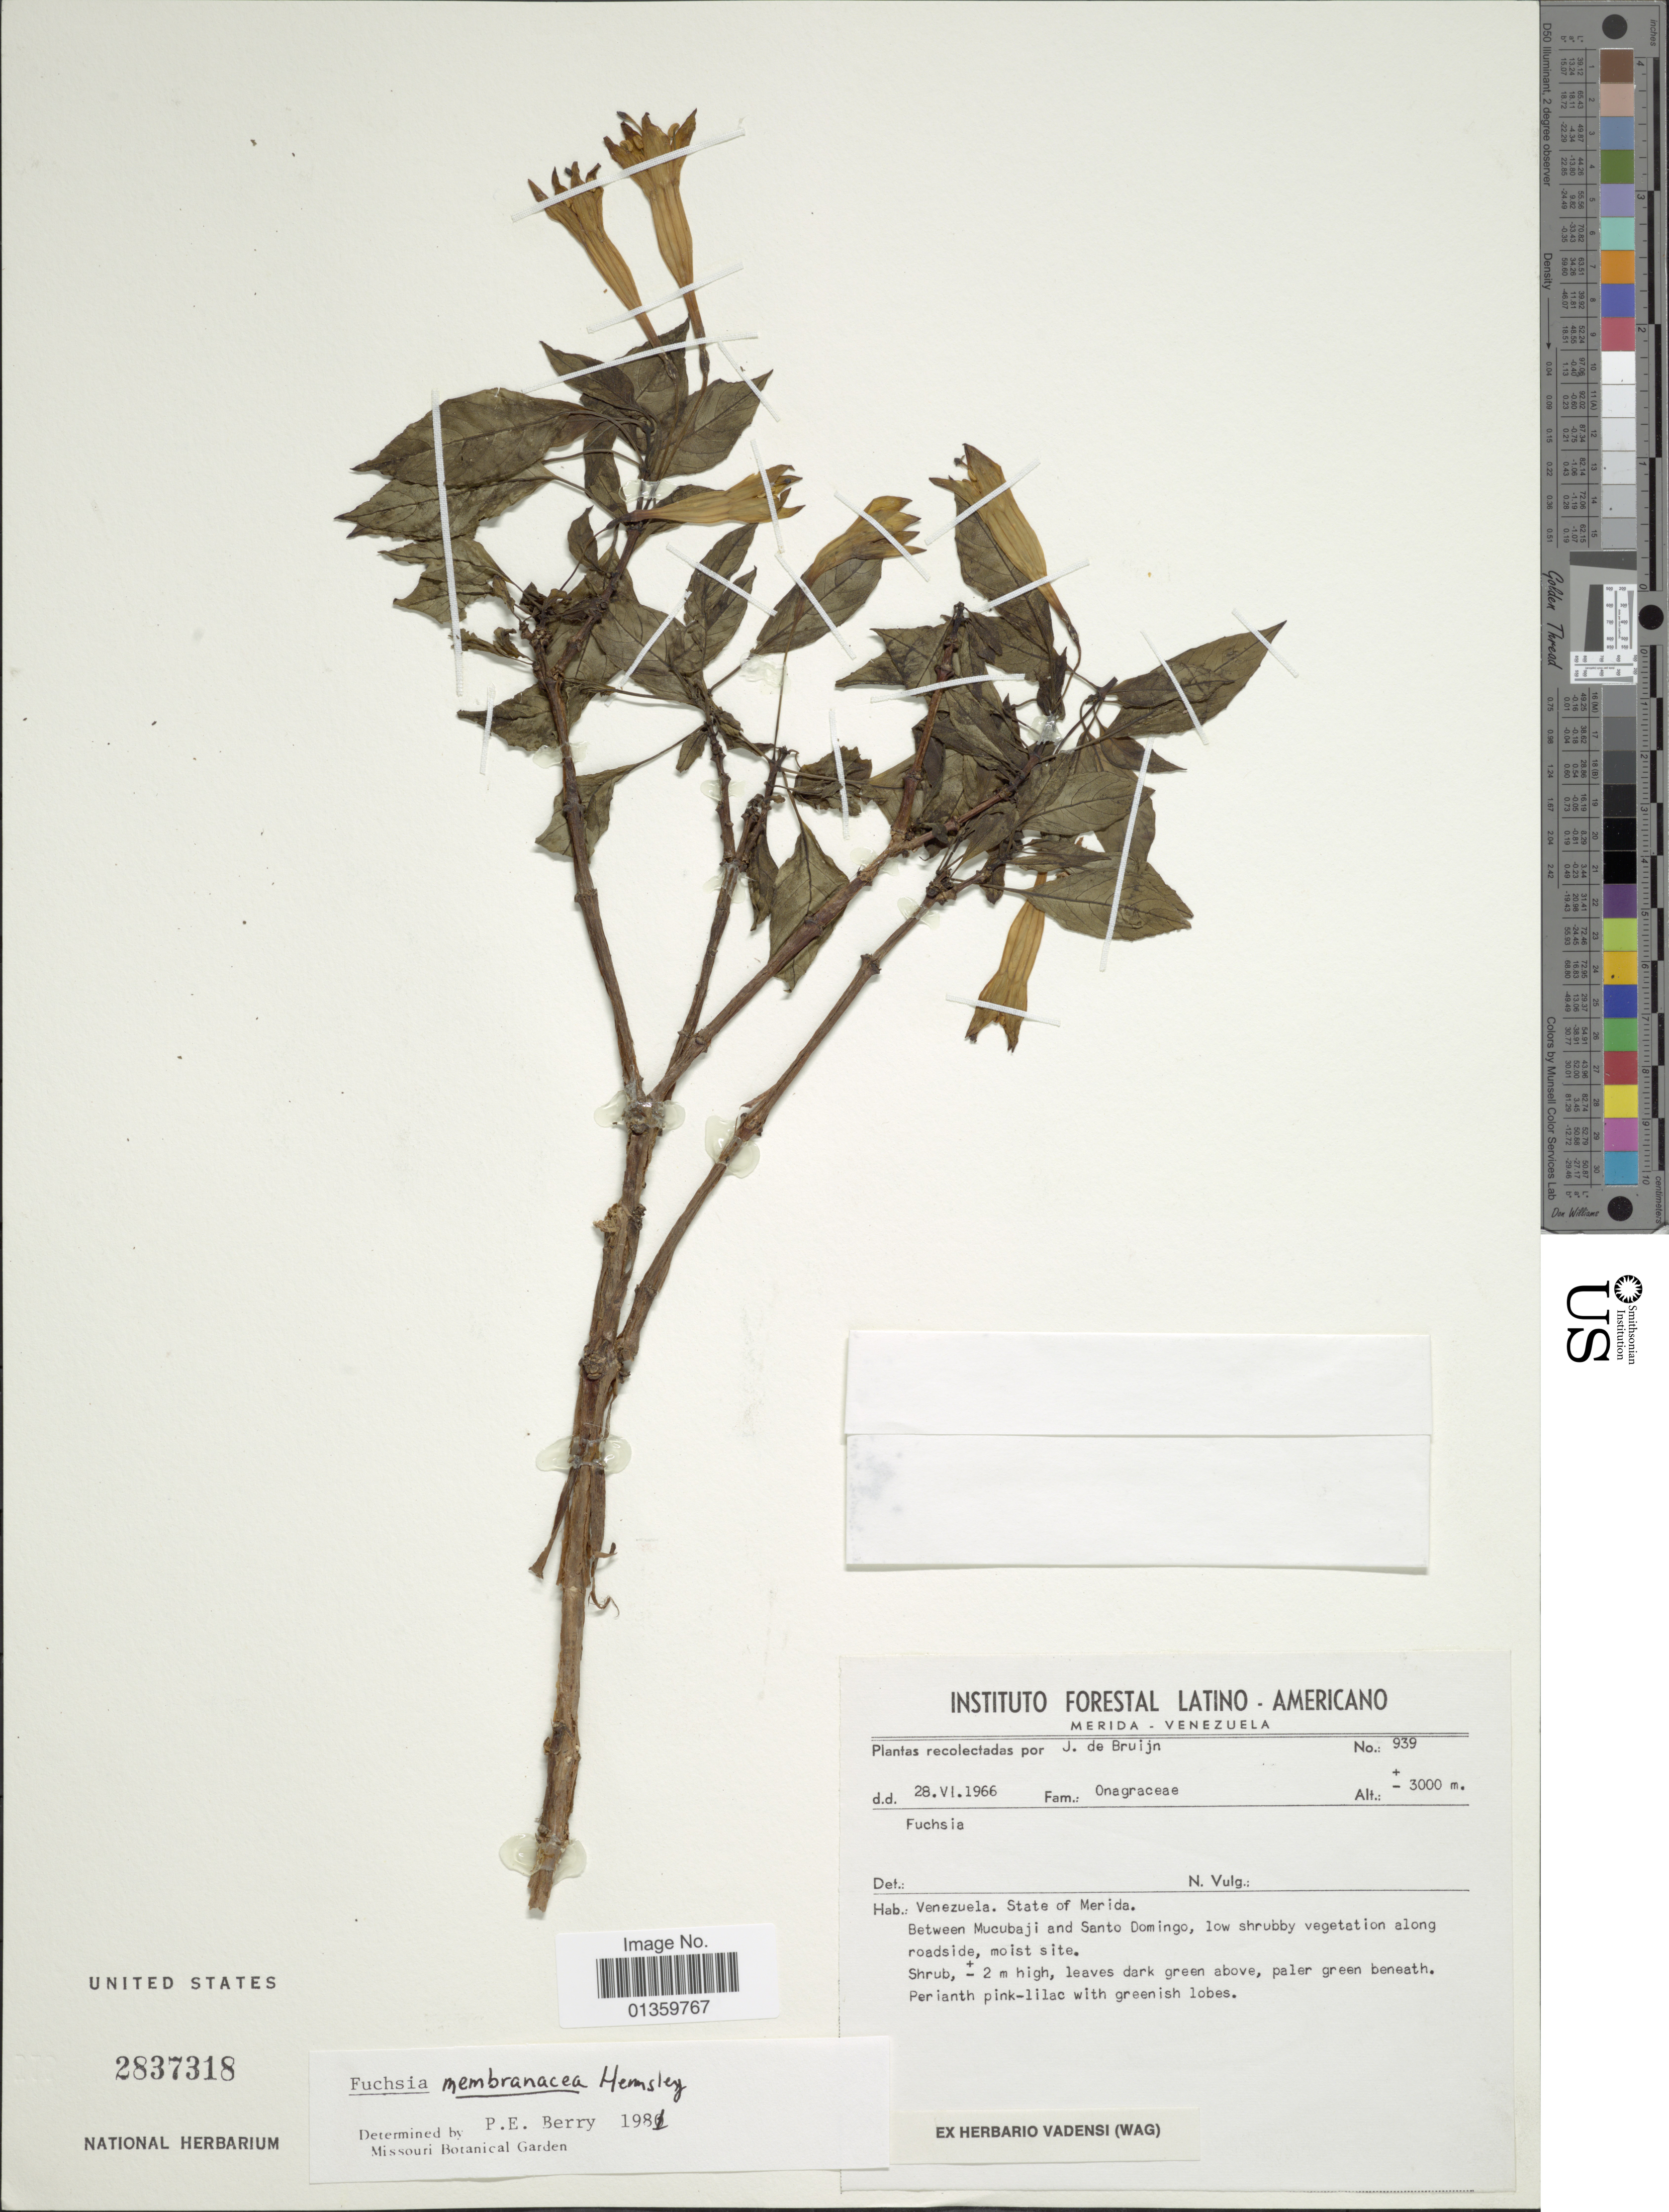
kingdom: Plantae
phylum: Tracheophyta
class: Magnoliopsida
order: Myrtales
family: Onagraceae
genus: Fuchsia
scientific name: Fuchsia membranacea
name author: Hemsl.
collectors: J. Bruijn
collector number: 939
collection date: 1966-06-28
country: Venezuela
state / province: Mérida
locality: Between Mucubaji and Santo Domingo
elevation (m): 3000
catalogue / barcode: US 2837318